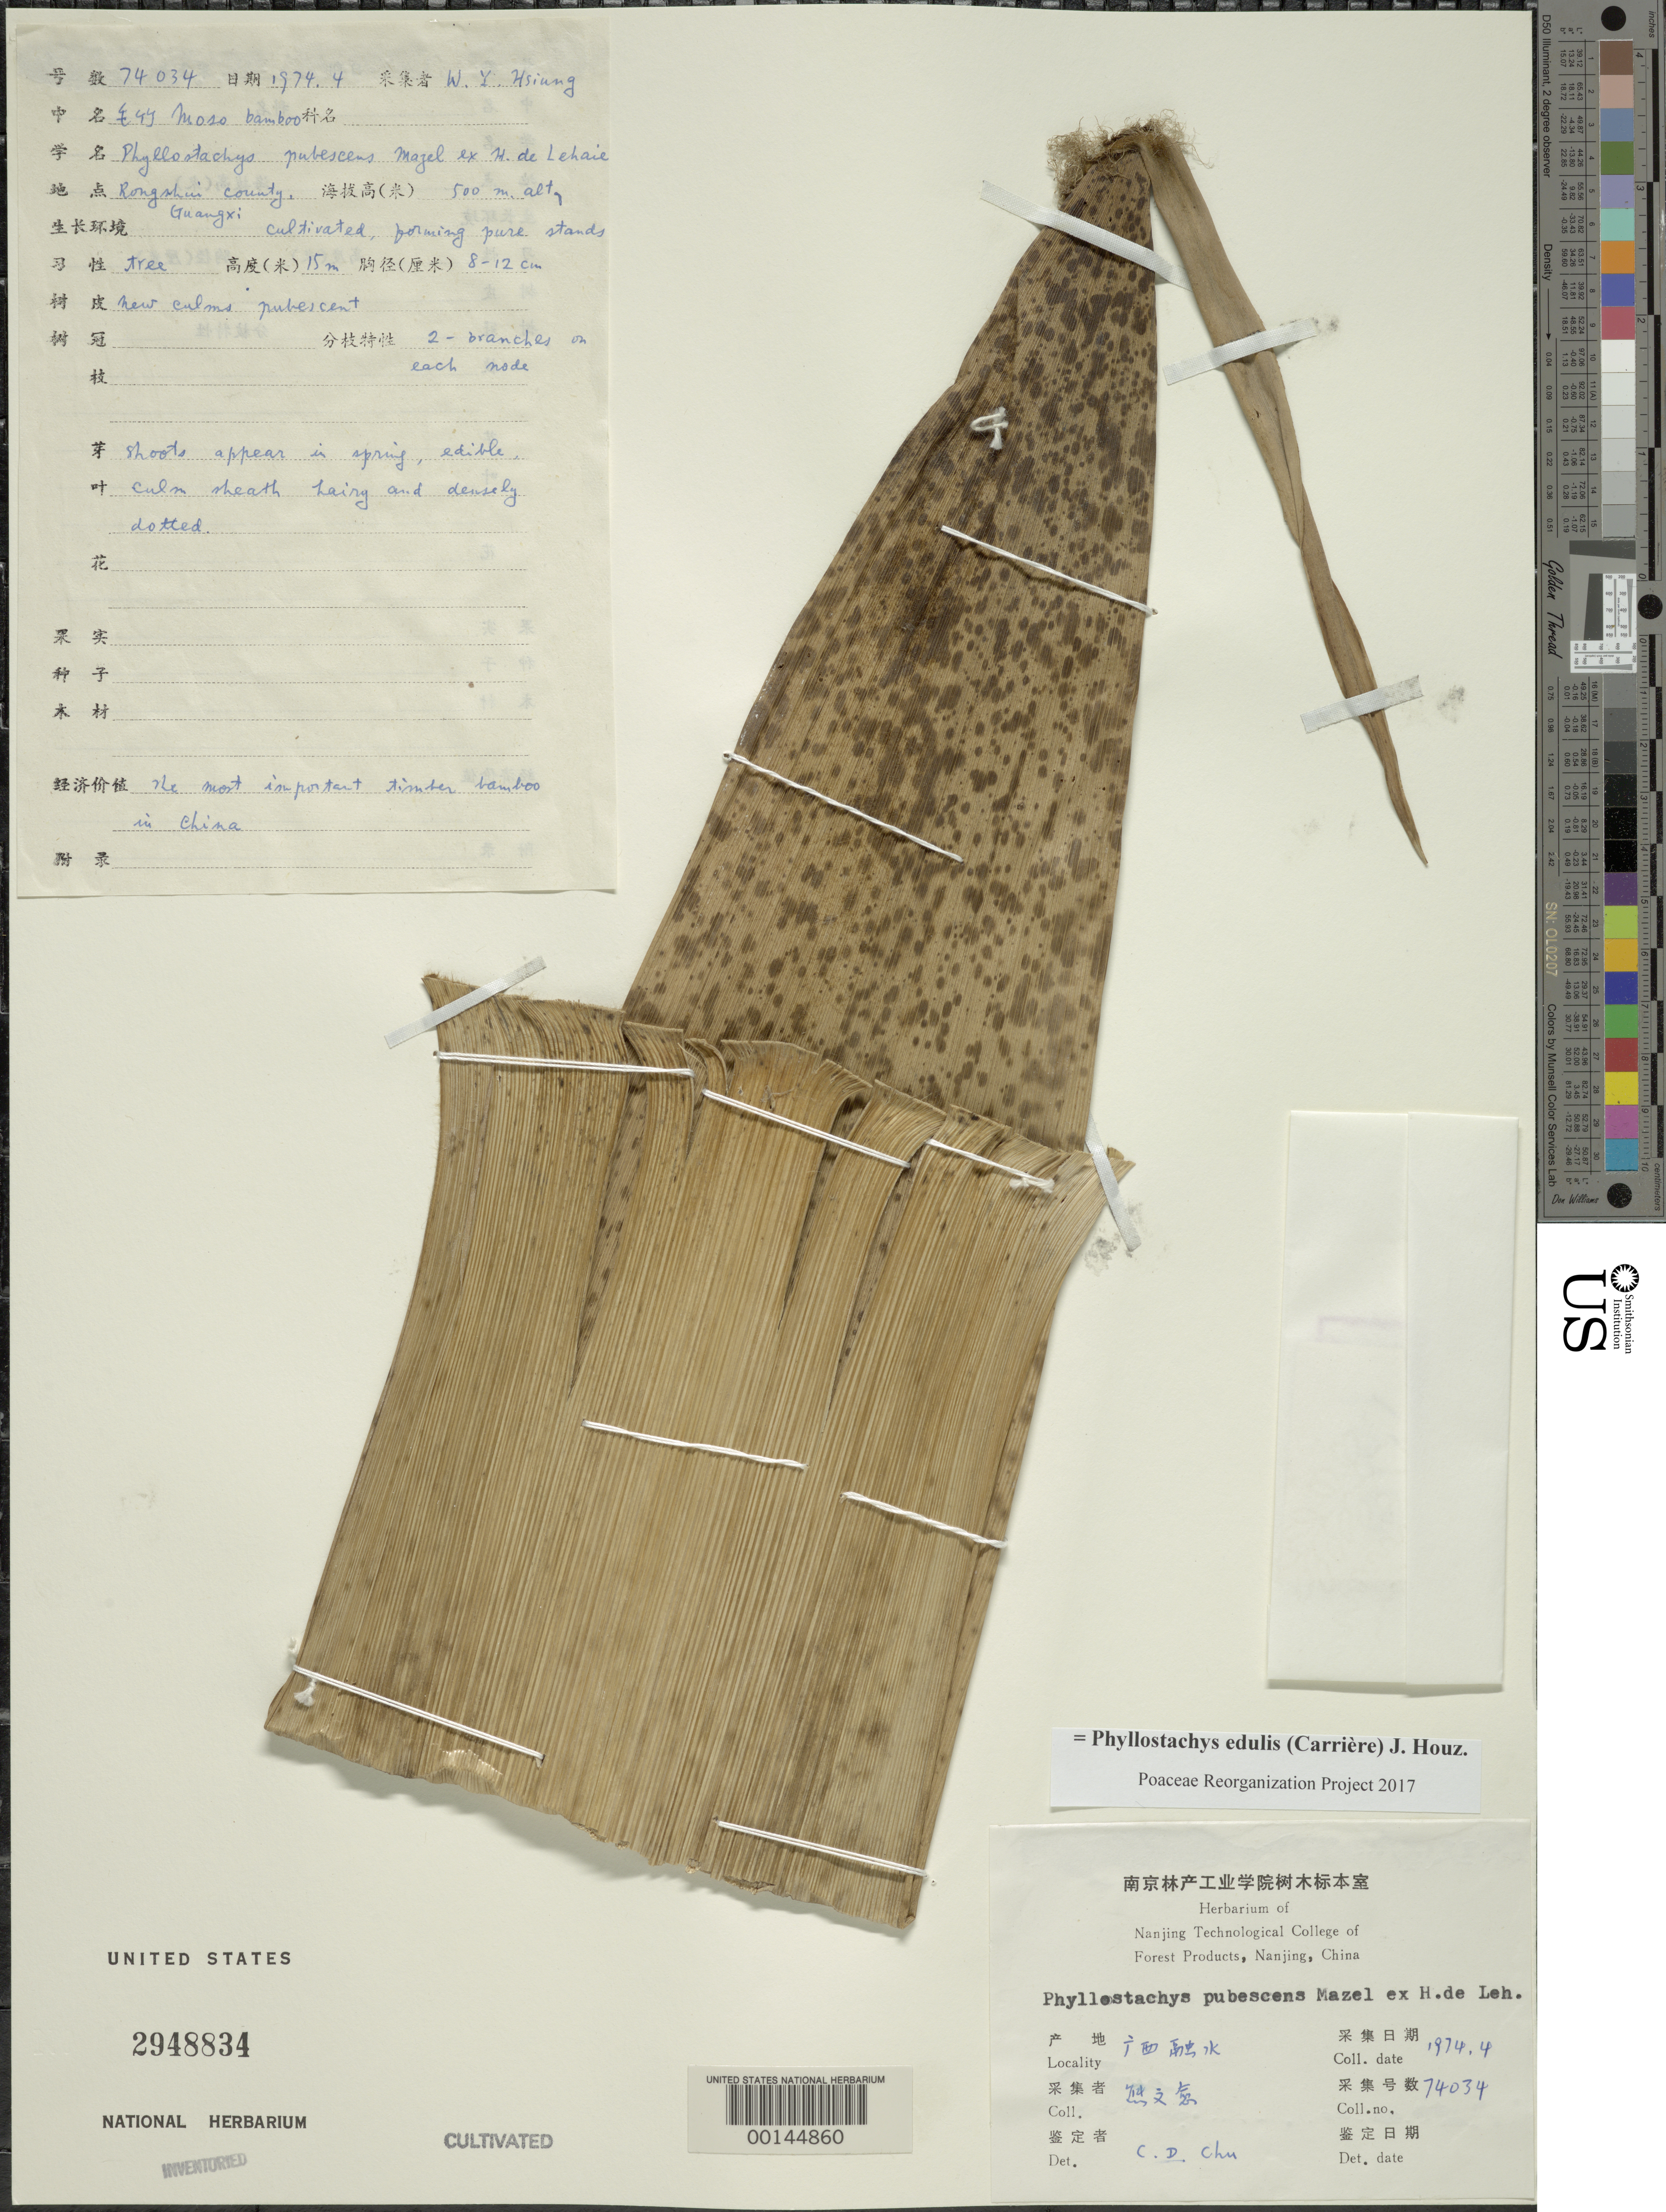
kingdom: Plantae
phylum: Tracheophyta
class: Liliopsida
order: Poales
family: Poaceae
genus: Phyllostachys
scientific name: Phyllostachys edulis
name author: (Carrière) J. Houz.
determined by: Poaceae Reorganization Project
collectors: W. Y. Hsiung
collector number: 74034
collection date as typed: Apr 1974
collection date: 1974-04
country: China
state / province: Jiangxi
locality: Rongshui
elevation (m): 500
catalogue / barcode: US 2948834